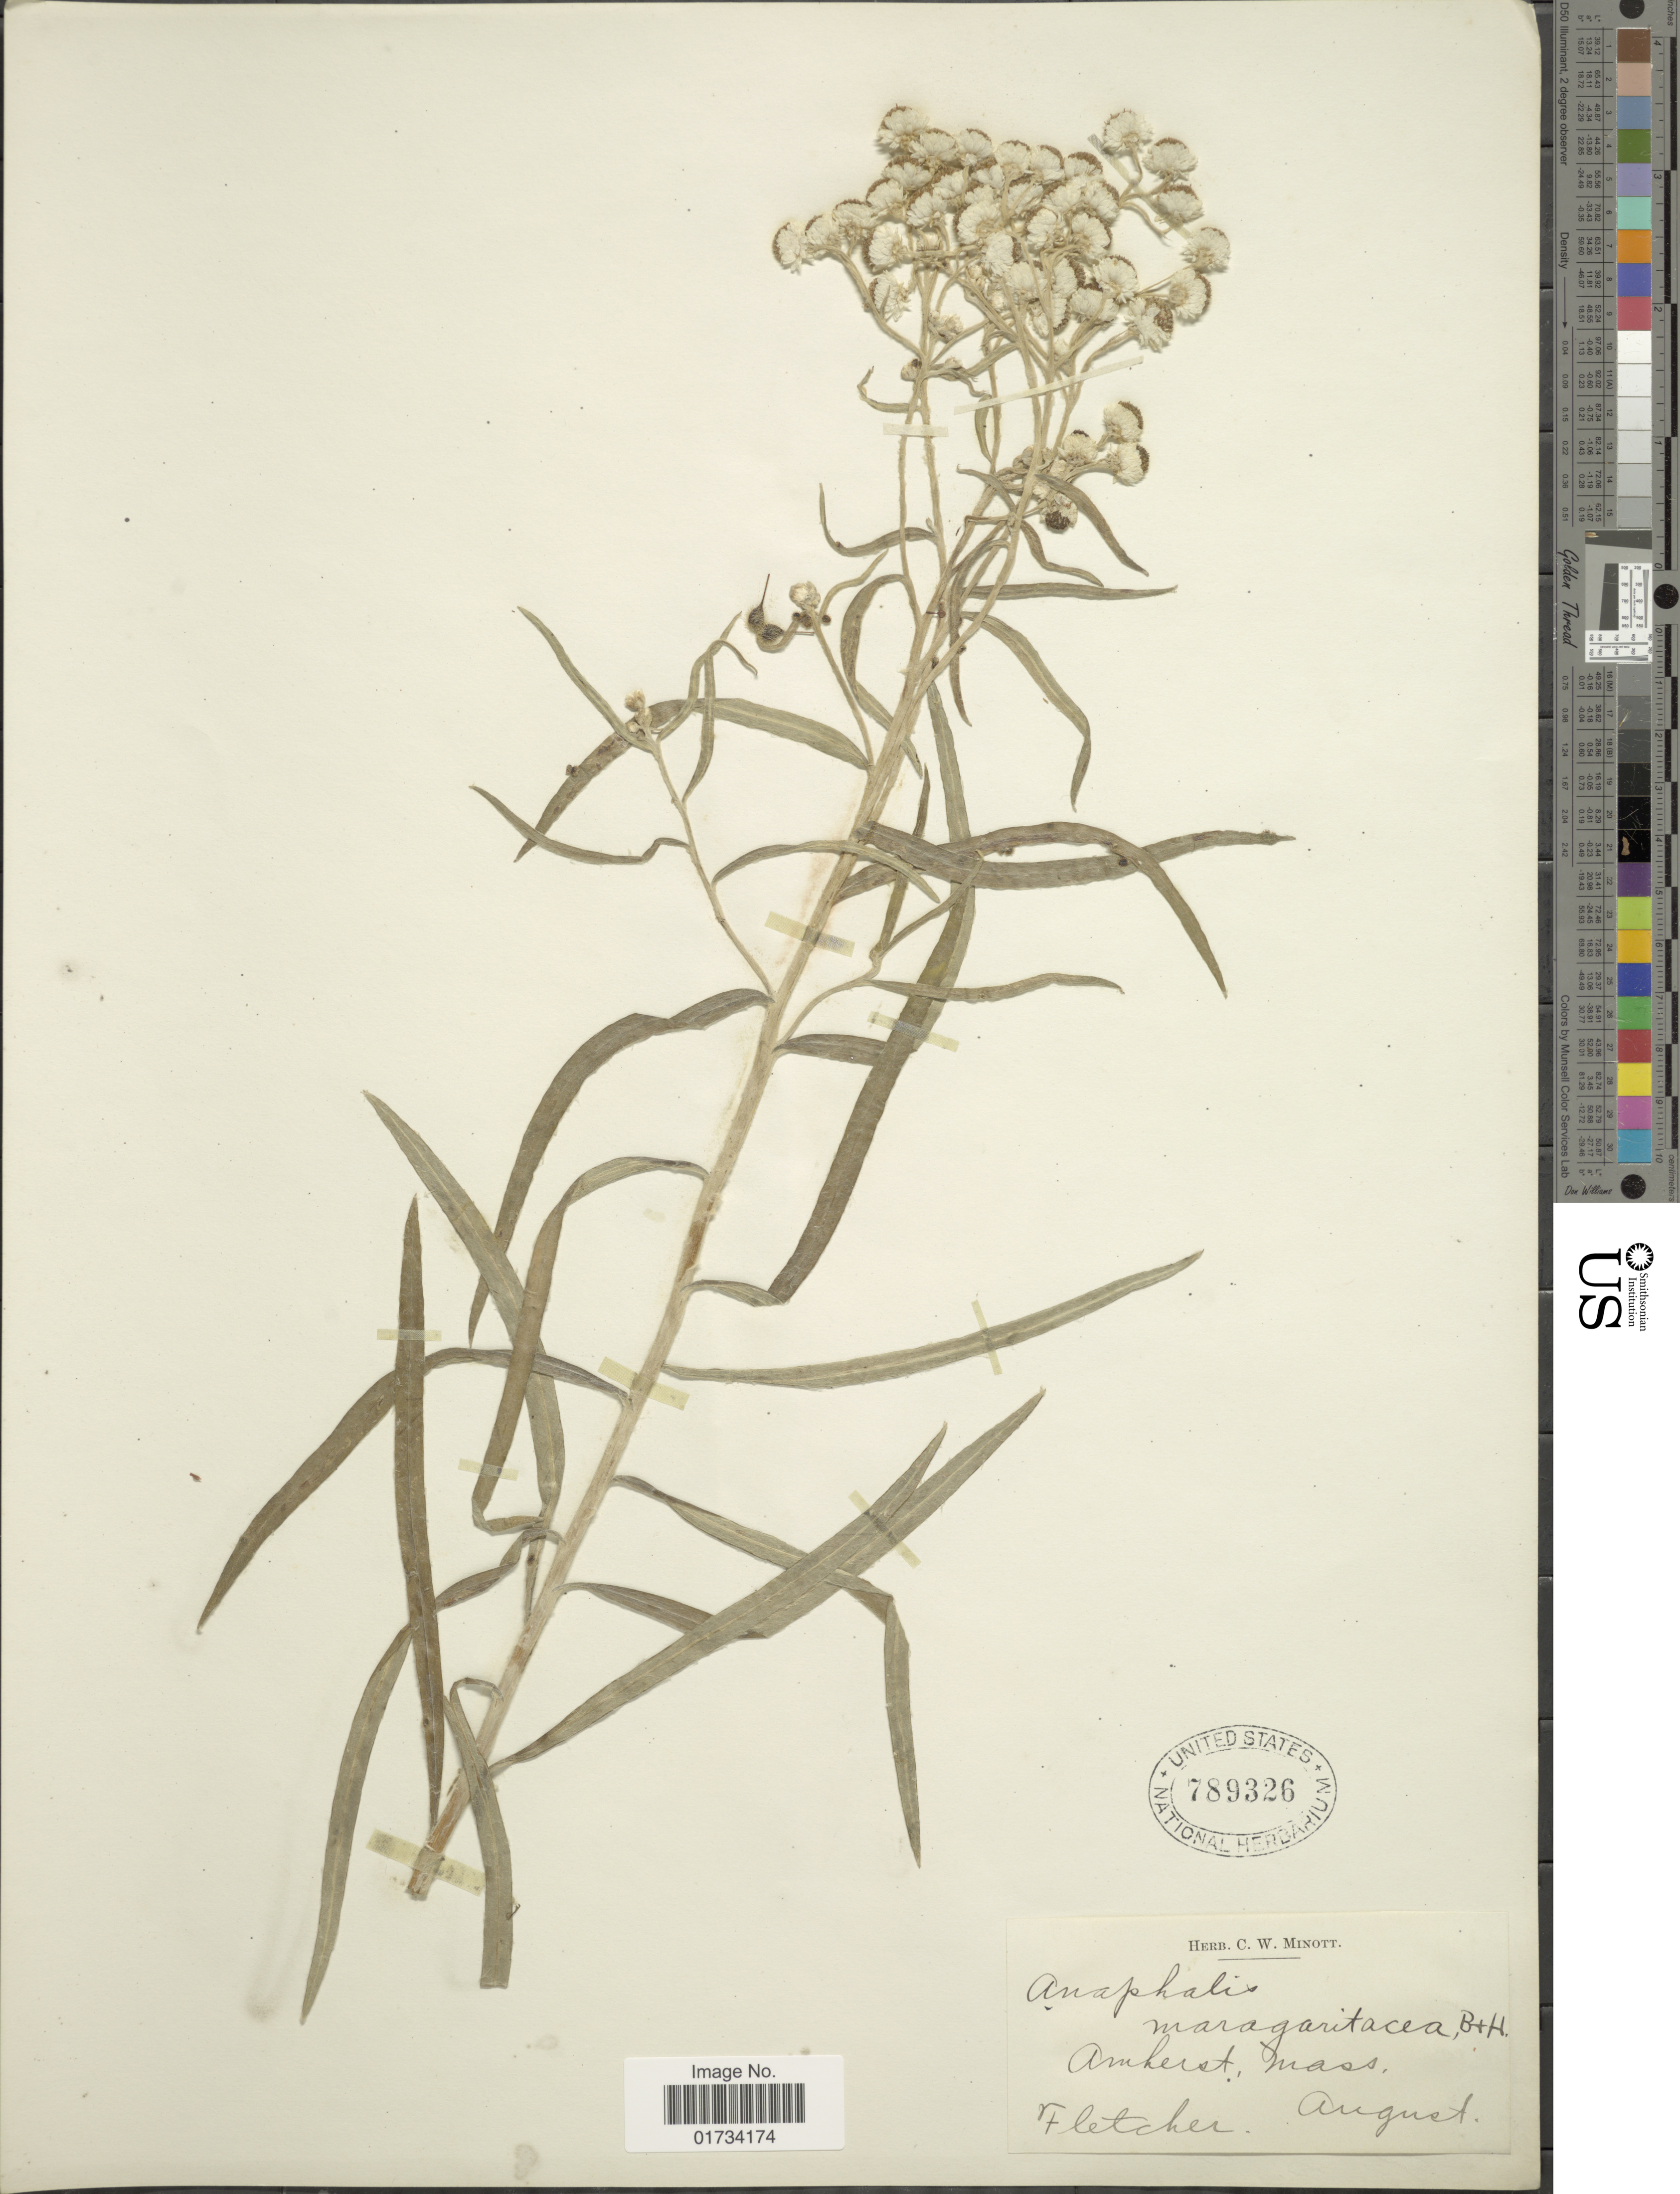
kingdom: Plantae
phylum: Tracheophyta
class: Magnoliopsida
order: Asterales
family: Asteraceae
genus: Anaphalis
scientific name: Anaphalis margaritacea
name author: (L.) Benth. & Hook. f.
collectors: -. Fletcher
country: United States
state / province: Massachusetts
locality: Amherst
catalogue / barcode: US 789326